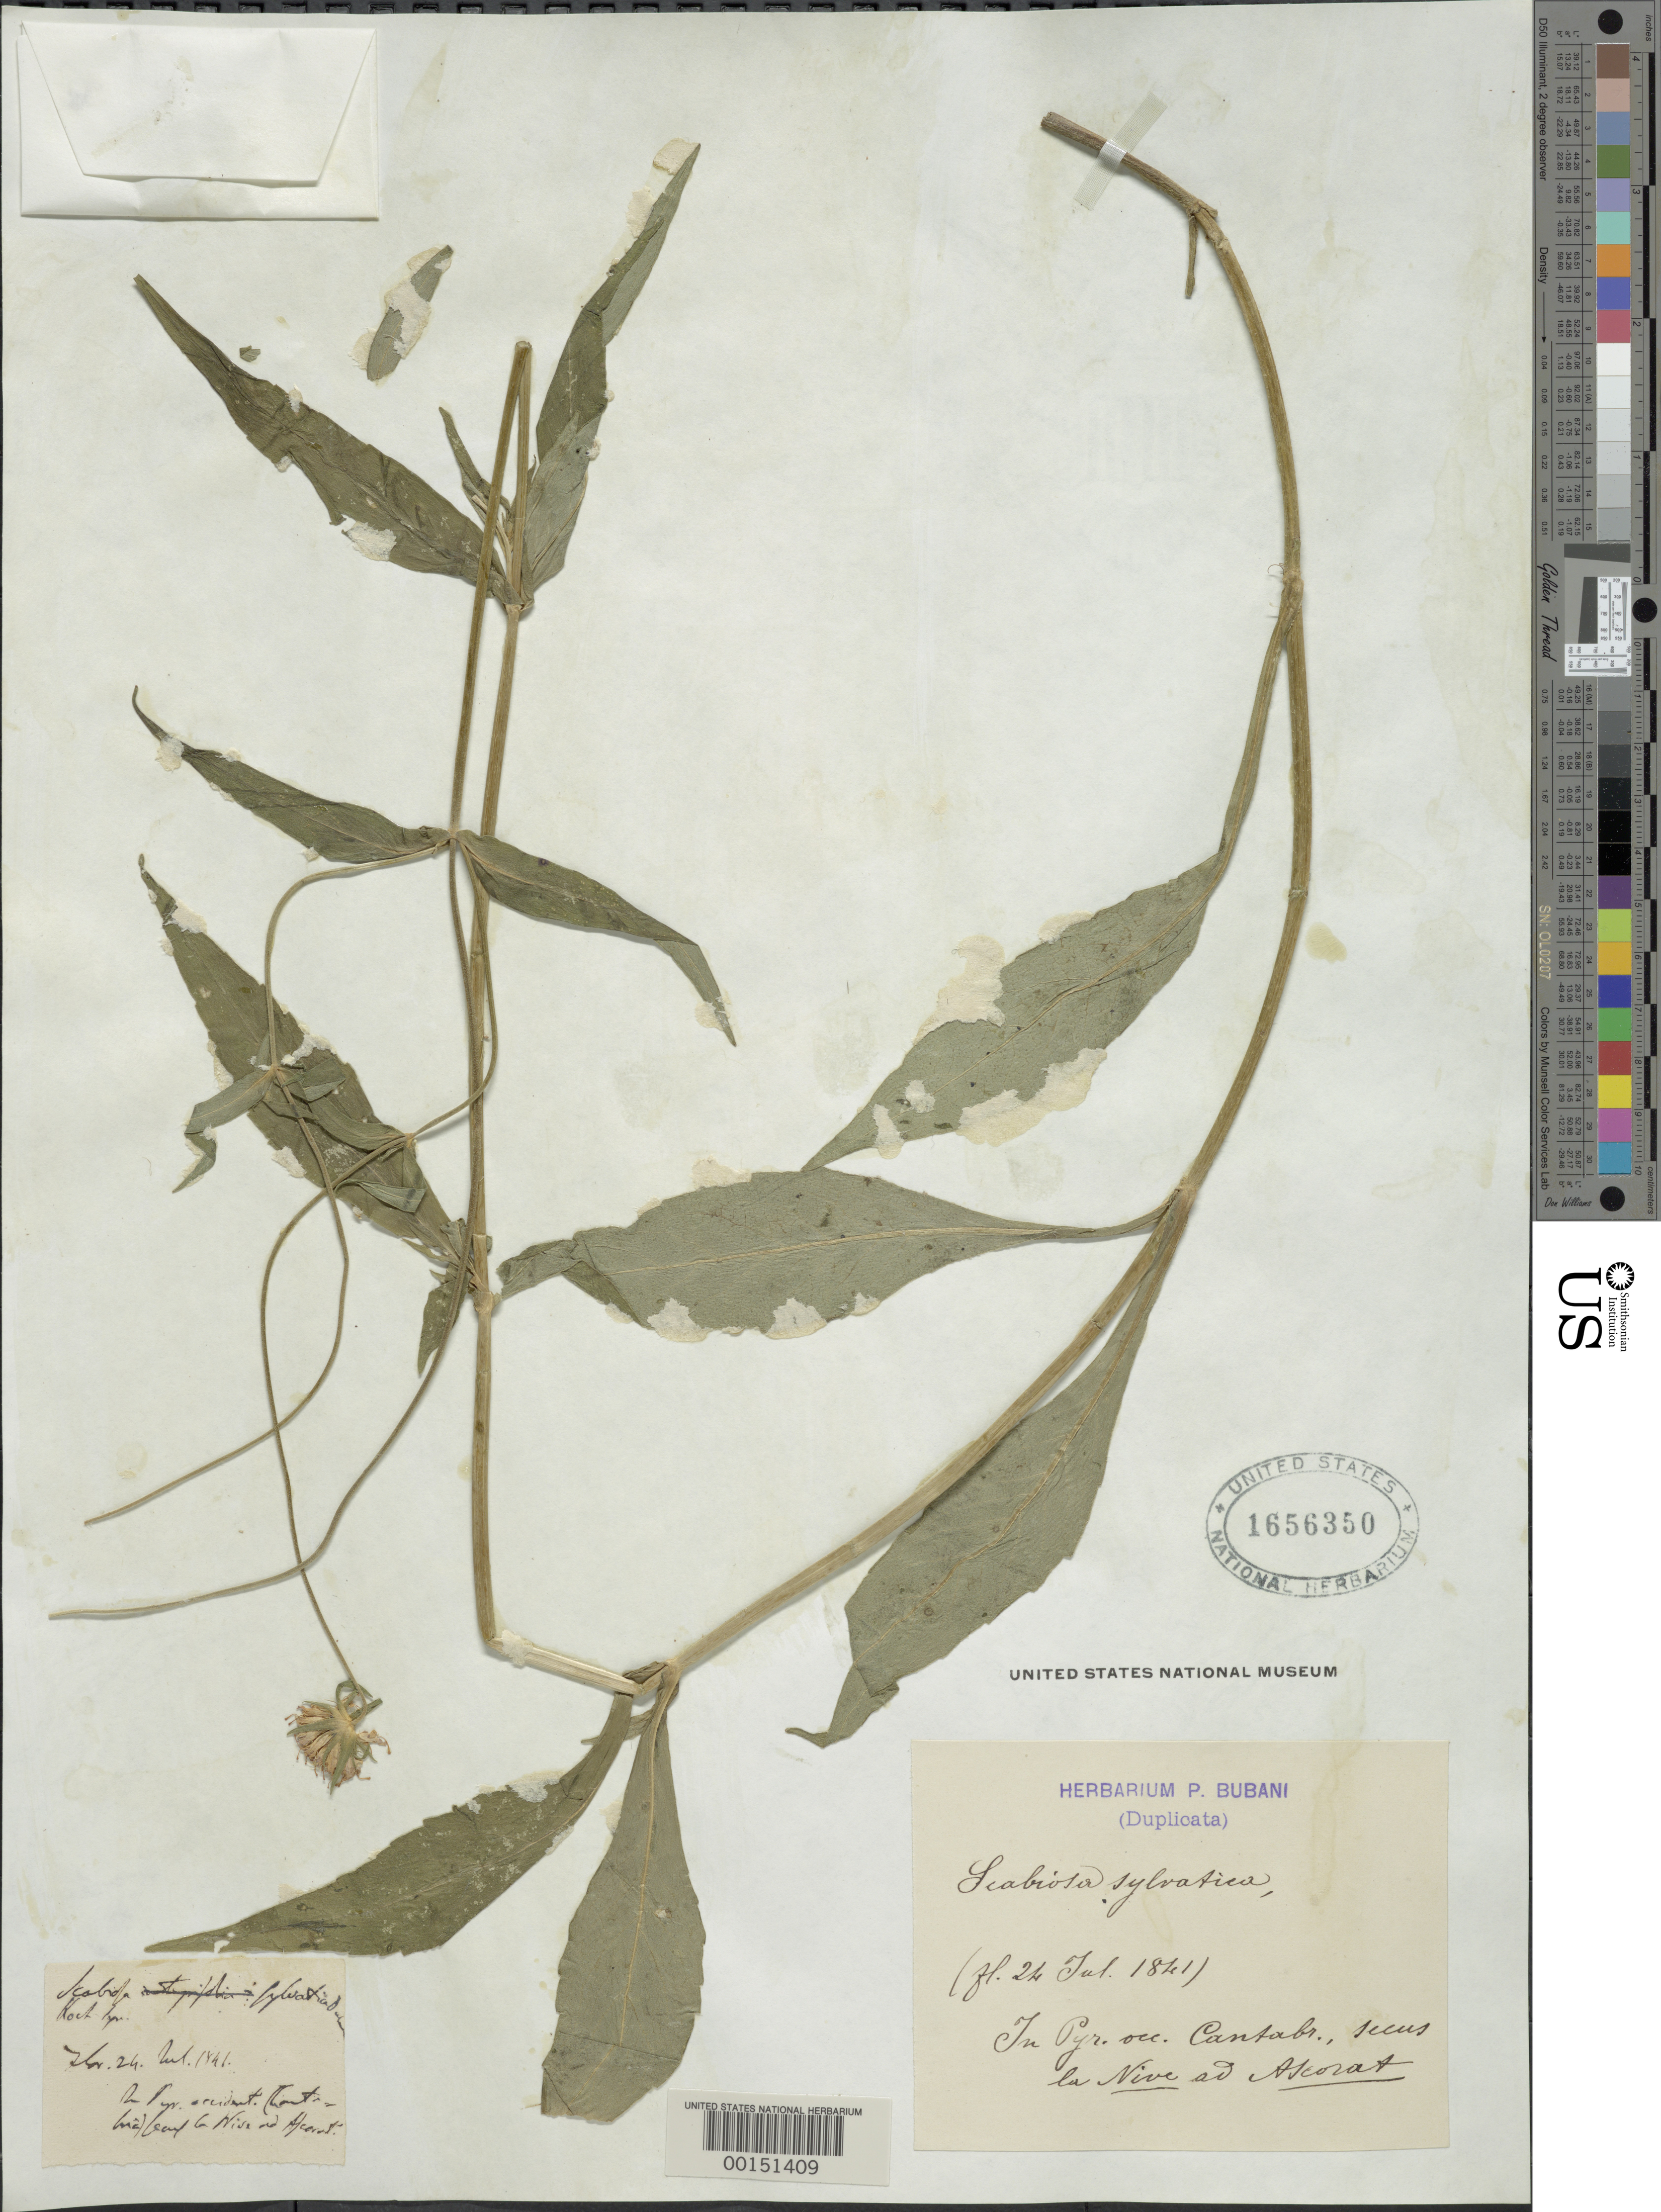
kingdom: Plantae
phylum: Tracheophyta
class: Magnoliopsida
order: Dipsacales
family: Caprifoliaceae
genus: Scabiosa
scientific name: Scabiosa sylvatica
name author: L.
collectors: P. Bubani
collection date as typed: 24 Jul 1841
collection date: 1841-07-24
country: France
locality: In Pyr. Occ. Cantabr.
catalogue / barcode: US 1656350